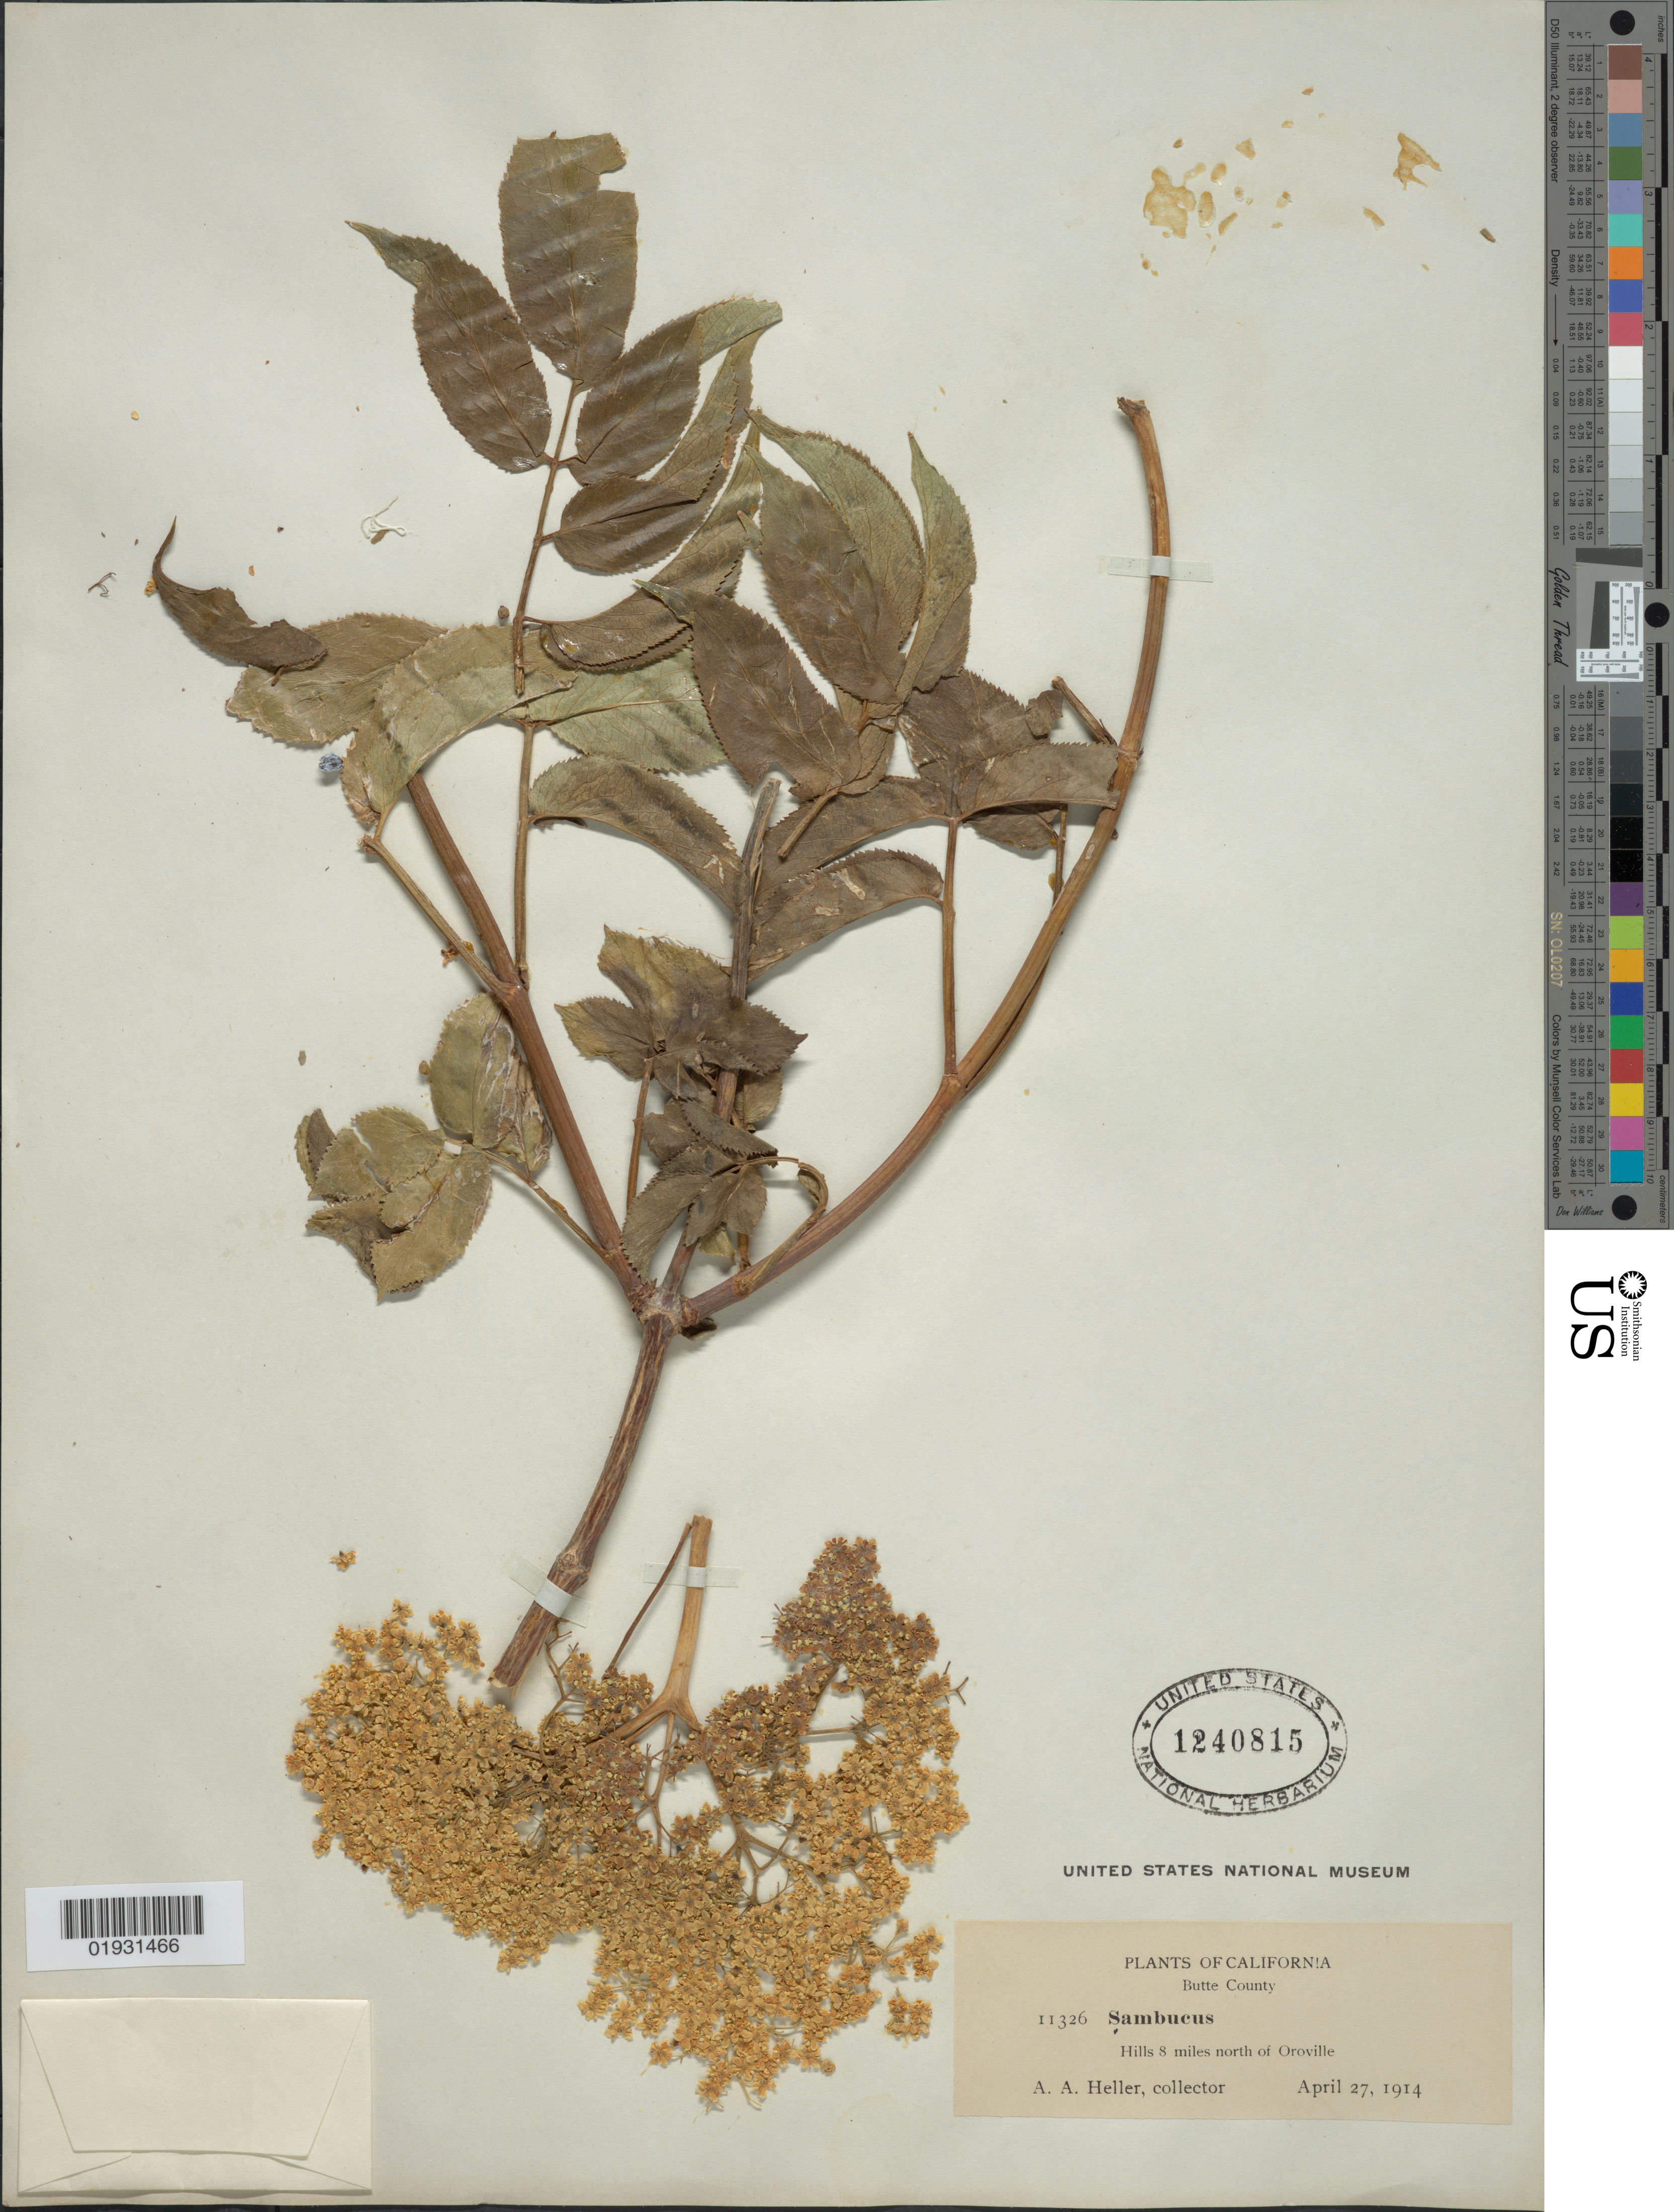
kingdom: Plantae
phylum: Tracheophyta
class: Magnoliopsida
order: Dipsacales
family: Viburnaceae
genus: Sambucus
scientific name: Sambucus sp.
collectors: A. A. Heller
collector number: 11326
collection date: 1914-04-27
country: United States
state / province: California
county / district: Butte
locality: Butte County. Hills 8 miles north of Oroville.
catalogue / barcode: US 1240815